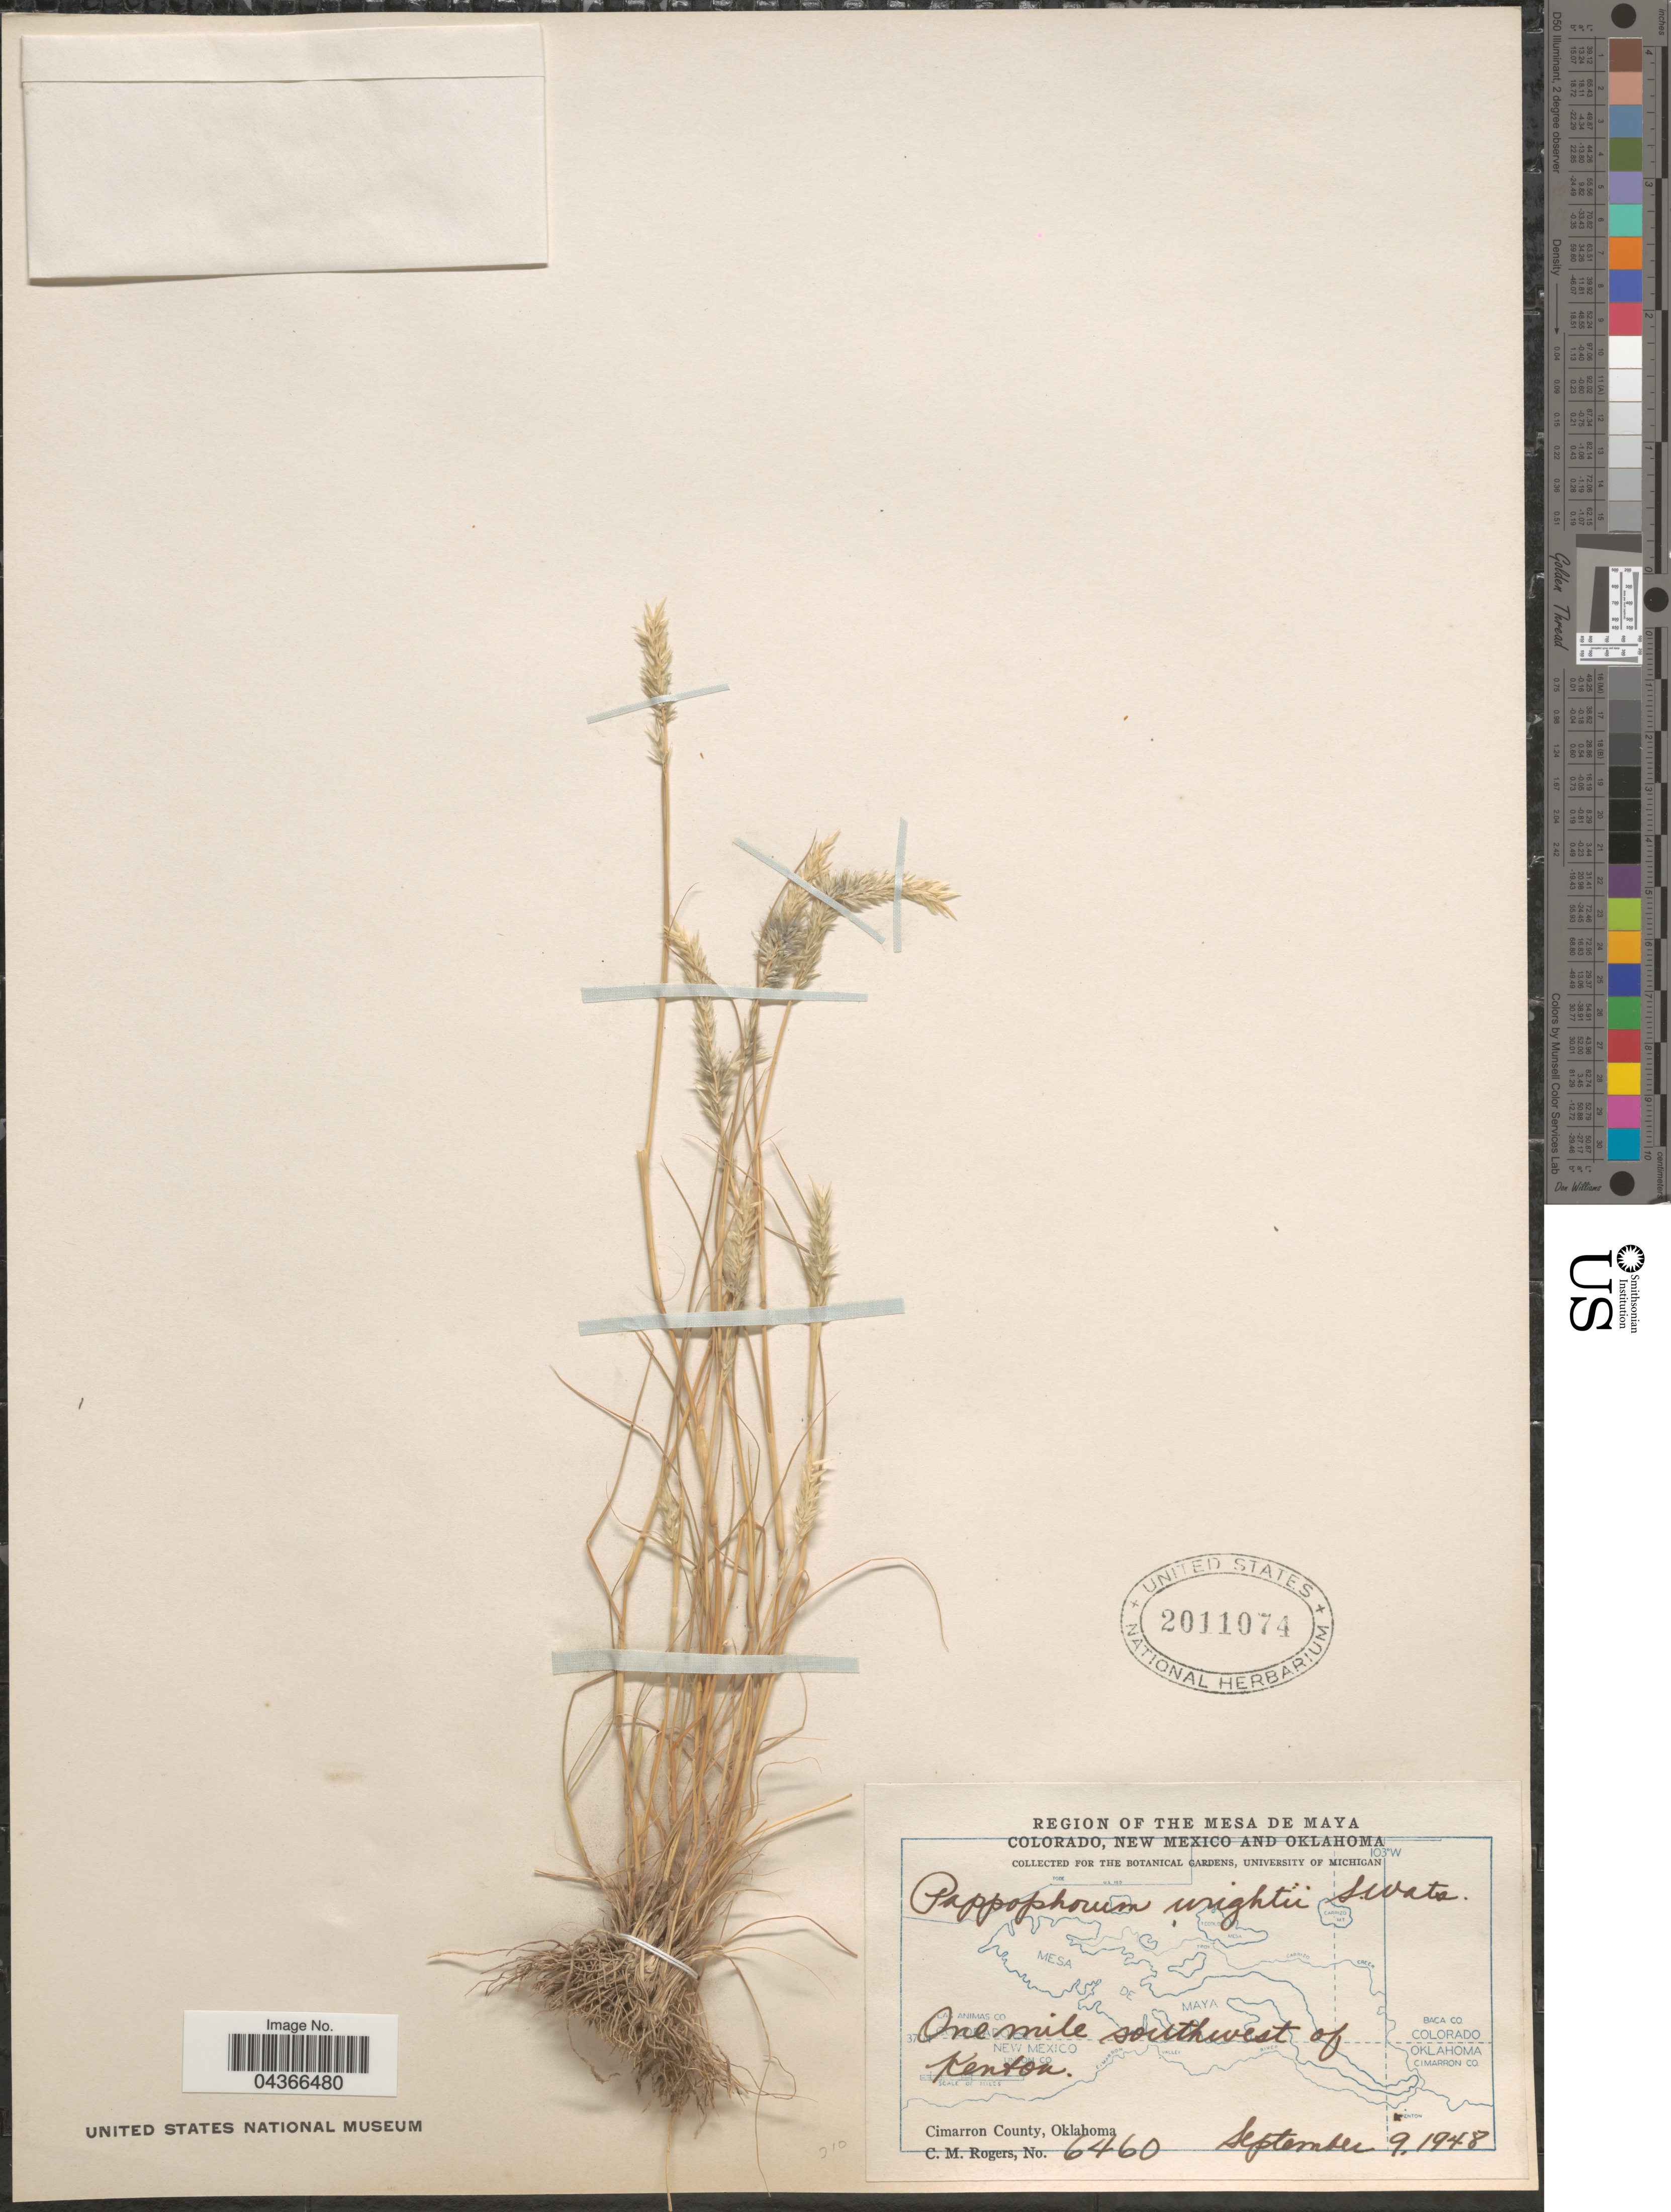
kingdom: Plantae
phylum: Tracheophyta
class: Liliopsida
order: Poales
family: Poaceae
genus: Enneapogon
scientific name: Enneapogon desvauxii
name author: P. Beauv.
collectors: C. M. Rogers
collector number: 6460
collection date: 1948-09-09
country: United States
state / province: Oklahoma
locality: Region of the Mesa de Maya. One mile southwest of Kenton. Cimarron County.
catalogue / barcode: US 2011074